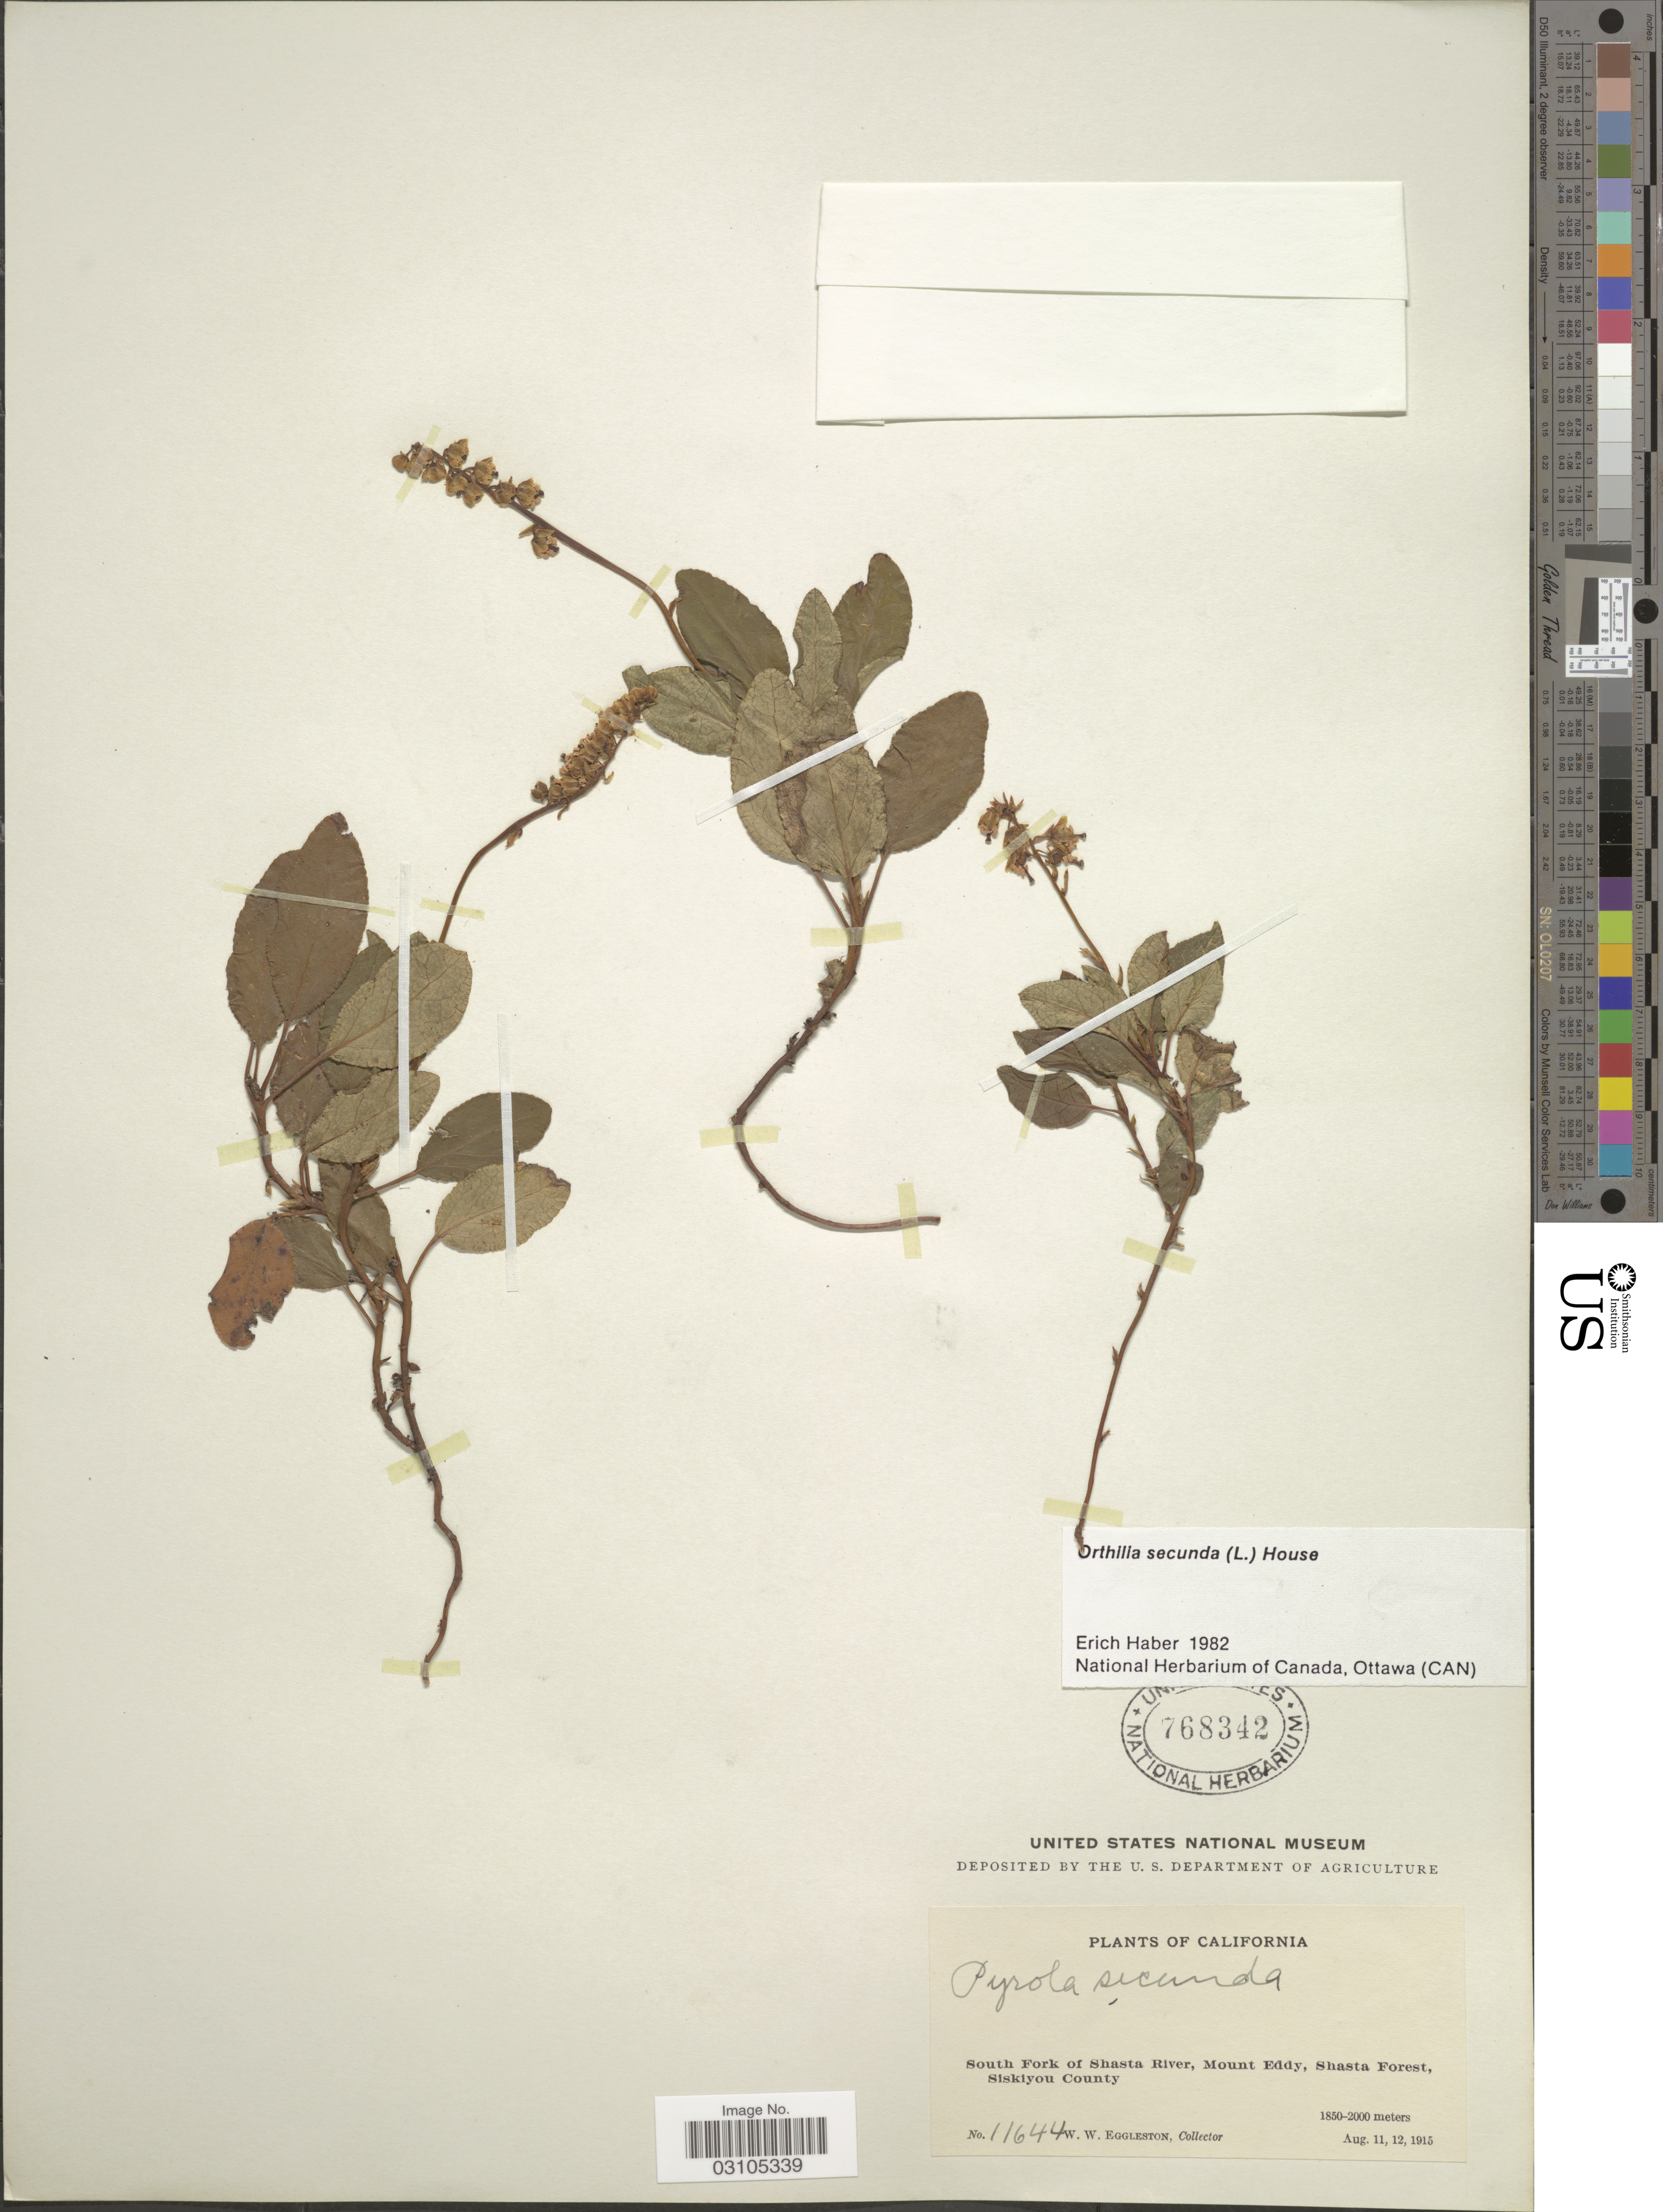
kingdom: Plantae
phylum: Tracheophyta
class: Magnoliopsida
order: Ericales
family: Ericaceae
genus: Orthilia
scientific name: Orthilia secunda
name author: (L.) House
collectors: W. W. Eggleston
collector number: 11644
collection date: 1915-08-11/1915-08-12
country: United States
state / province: California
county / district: Siskiyou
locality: South Fork of Shasta River, Mount Eddy, Shasta Forest, Siskiyou County.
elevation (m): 1850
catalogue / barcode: US 768342